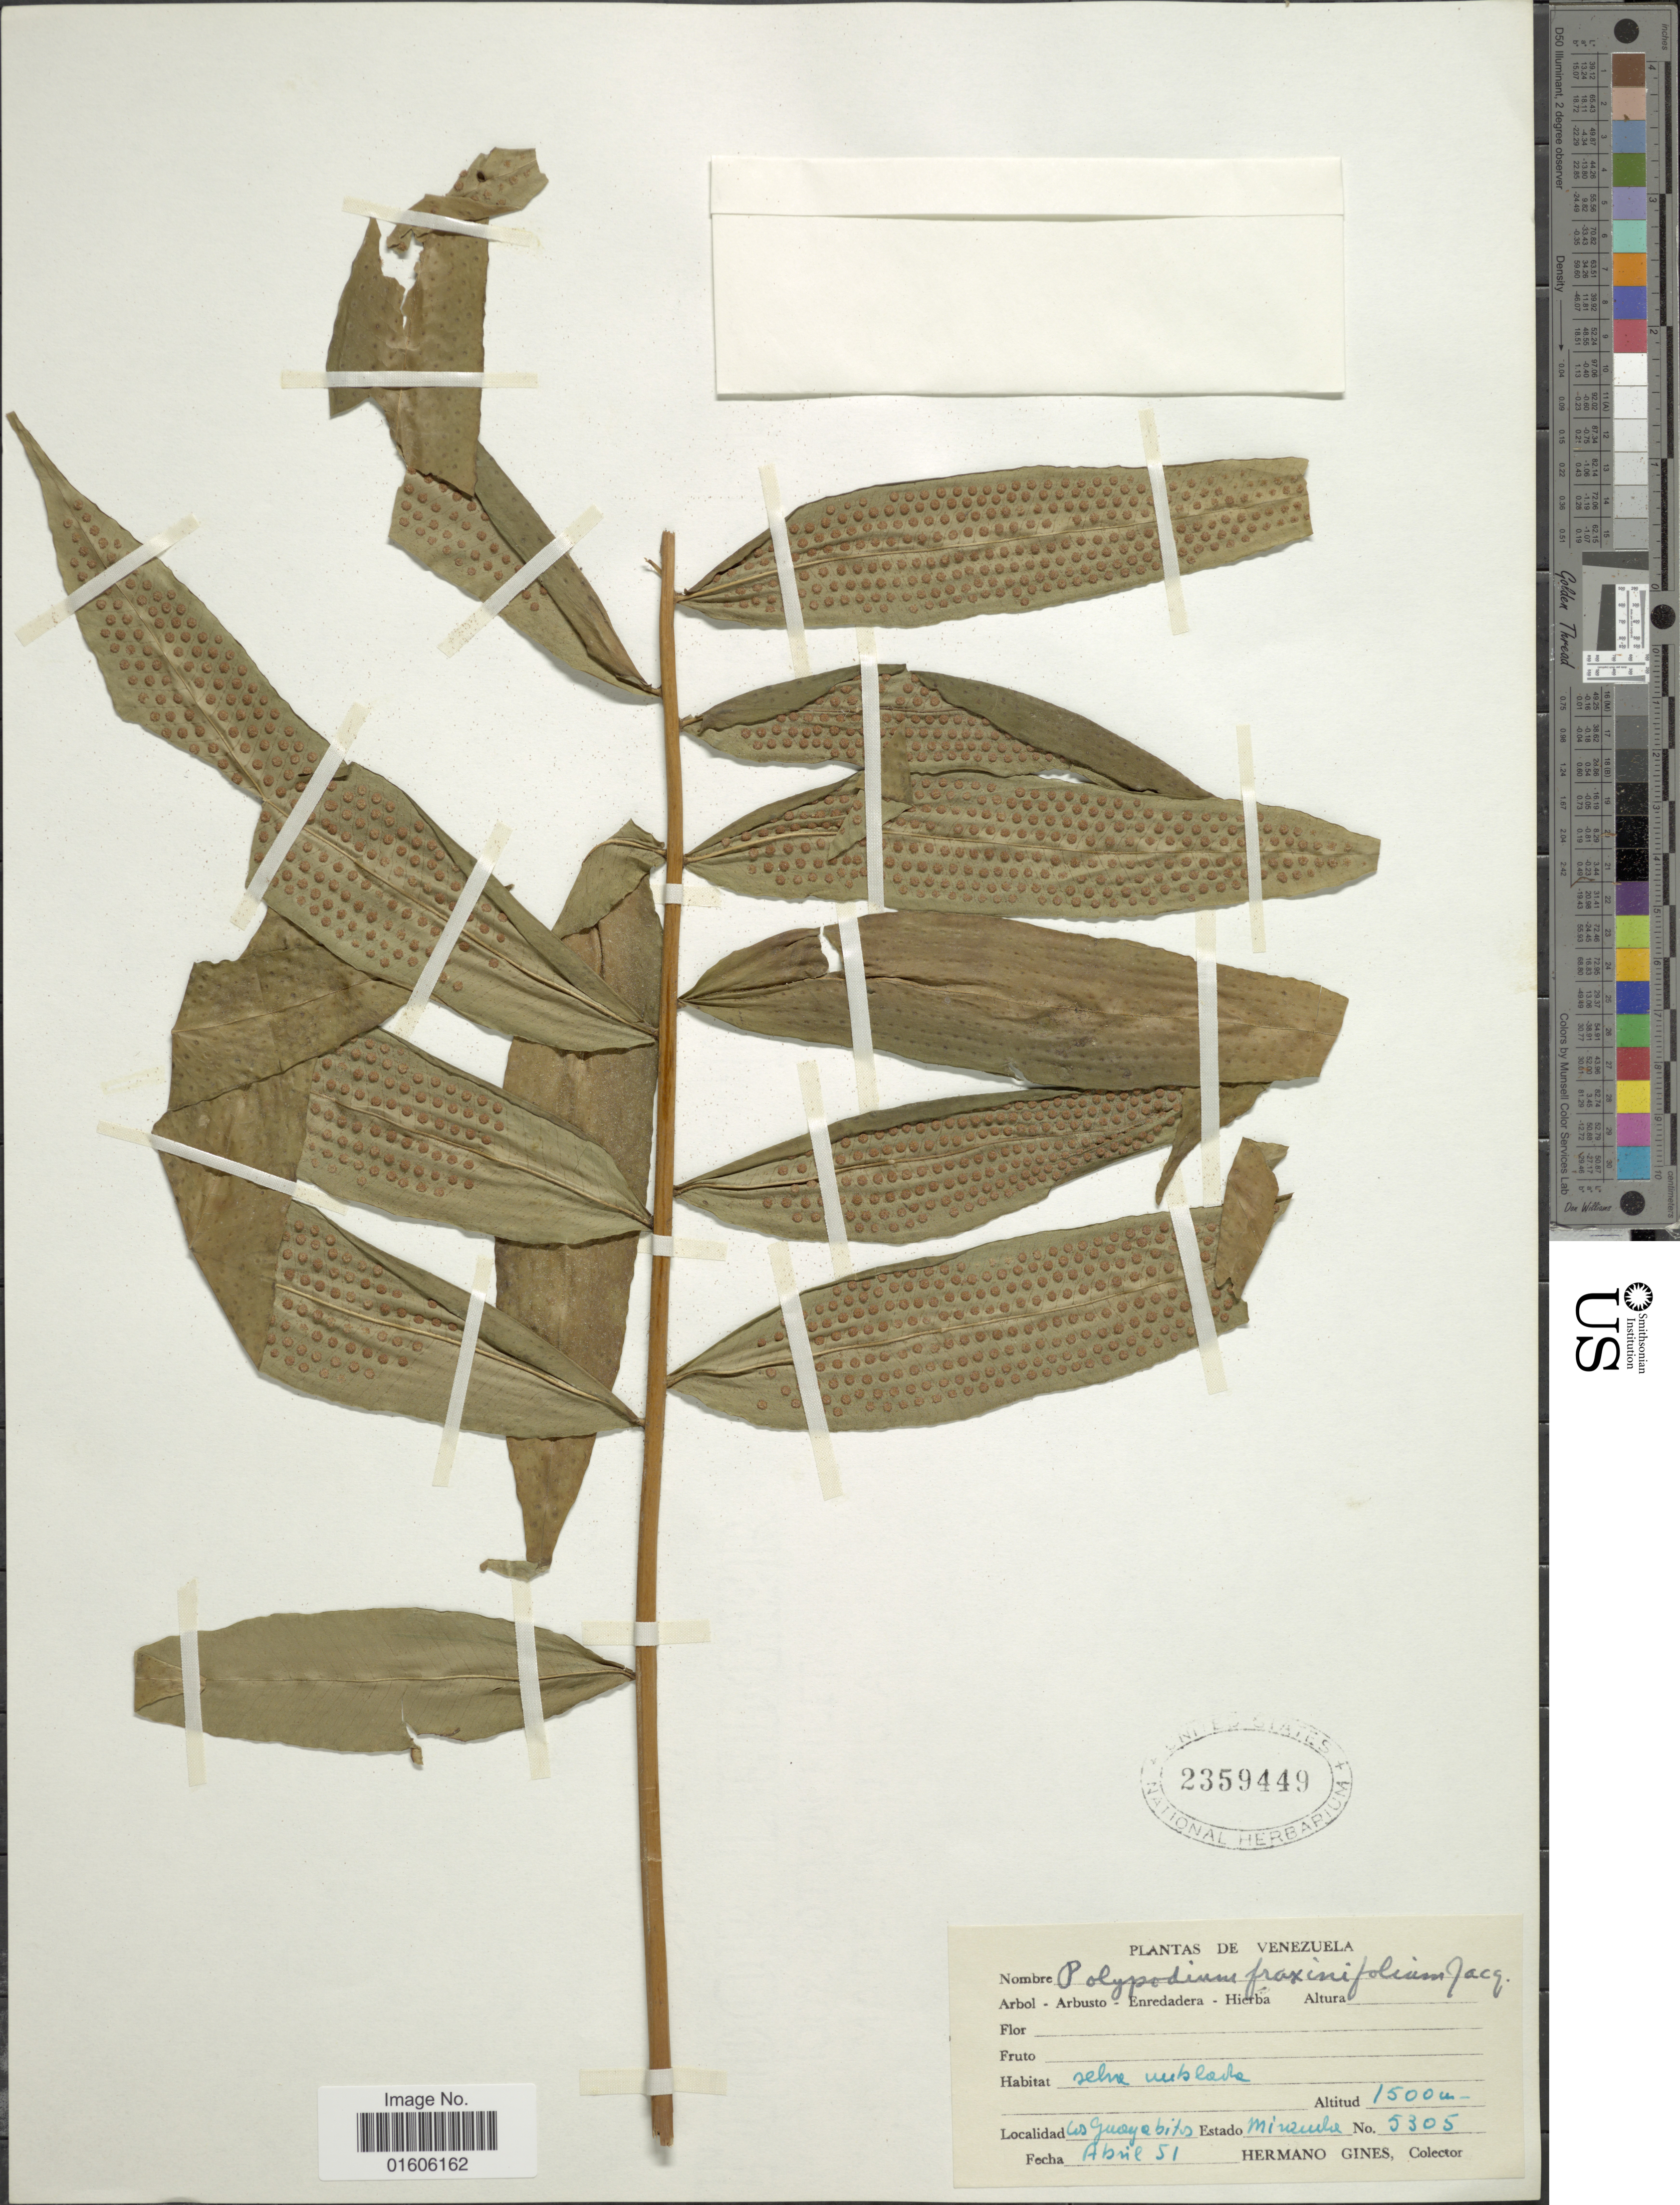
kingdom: Plantae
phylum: Tracheophyta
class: Polypodiopsida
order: Polypodiales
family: Polypodiaceae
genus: Serpocaulon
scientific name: Serpocaulon fraxinifolium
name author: (Jacq.) A.R. Sm.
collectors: Bro. Gines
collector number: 5305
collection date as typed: Transcribed d/m/y: /4/51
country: Venezuela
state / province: Miranda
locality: Los Guayabitos.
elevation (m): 1500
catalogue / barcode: US 2359449